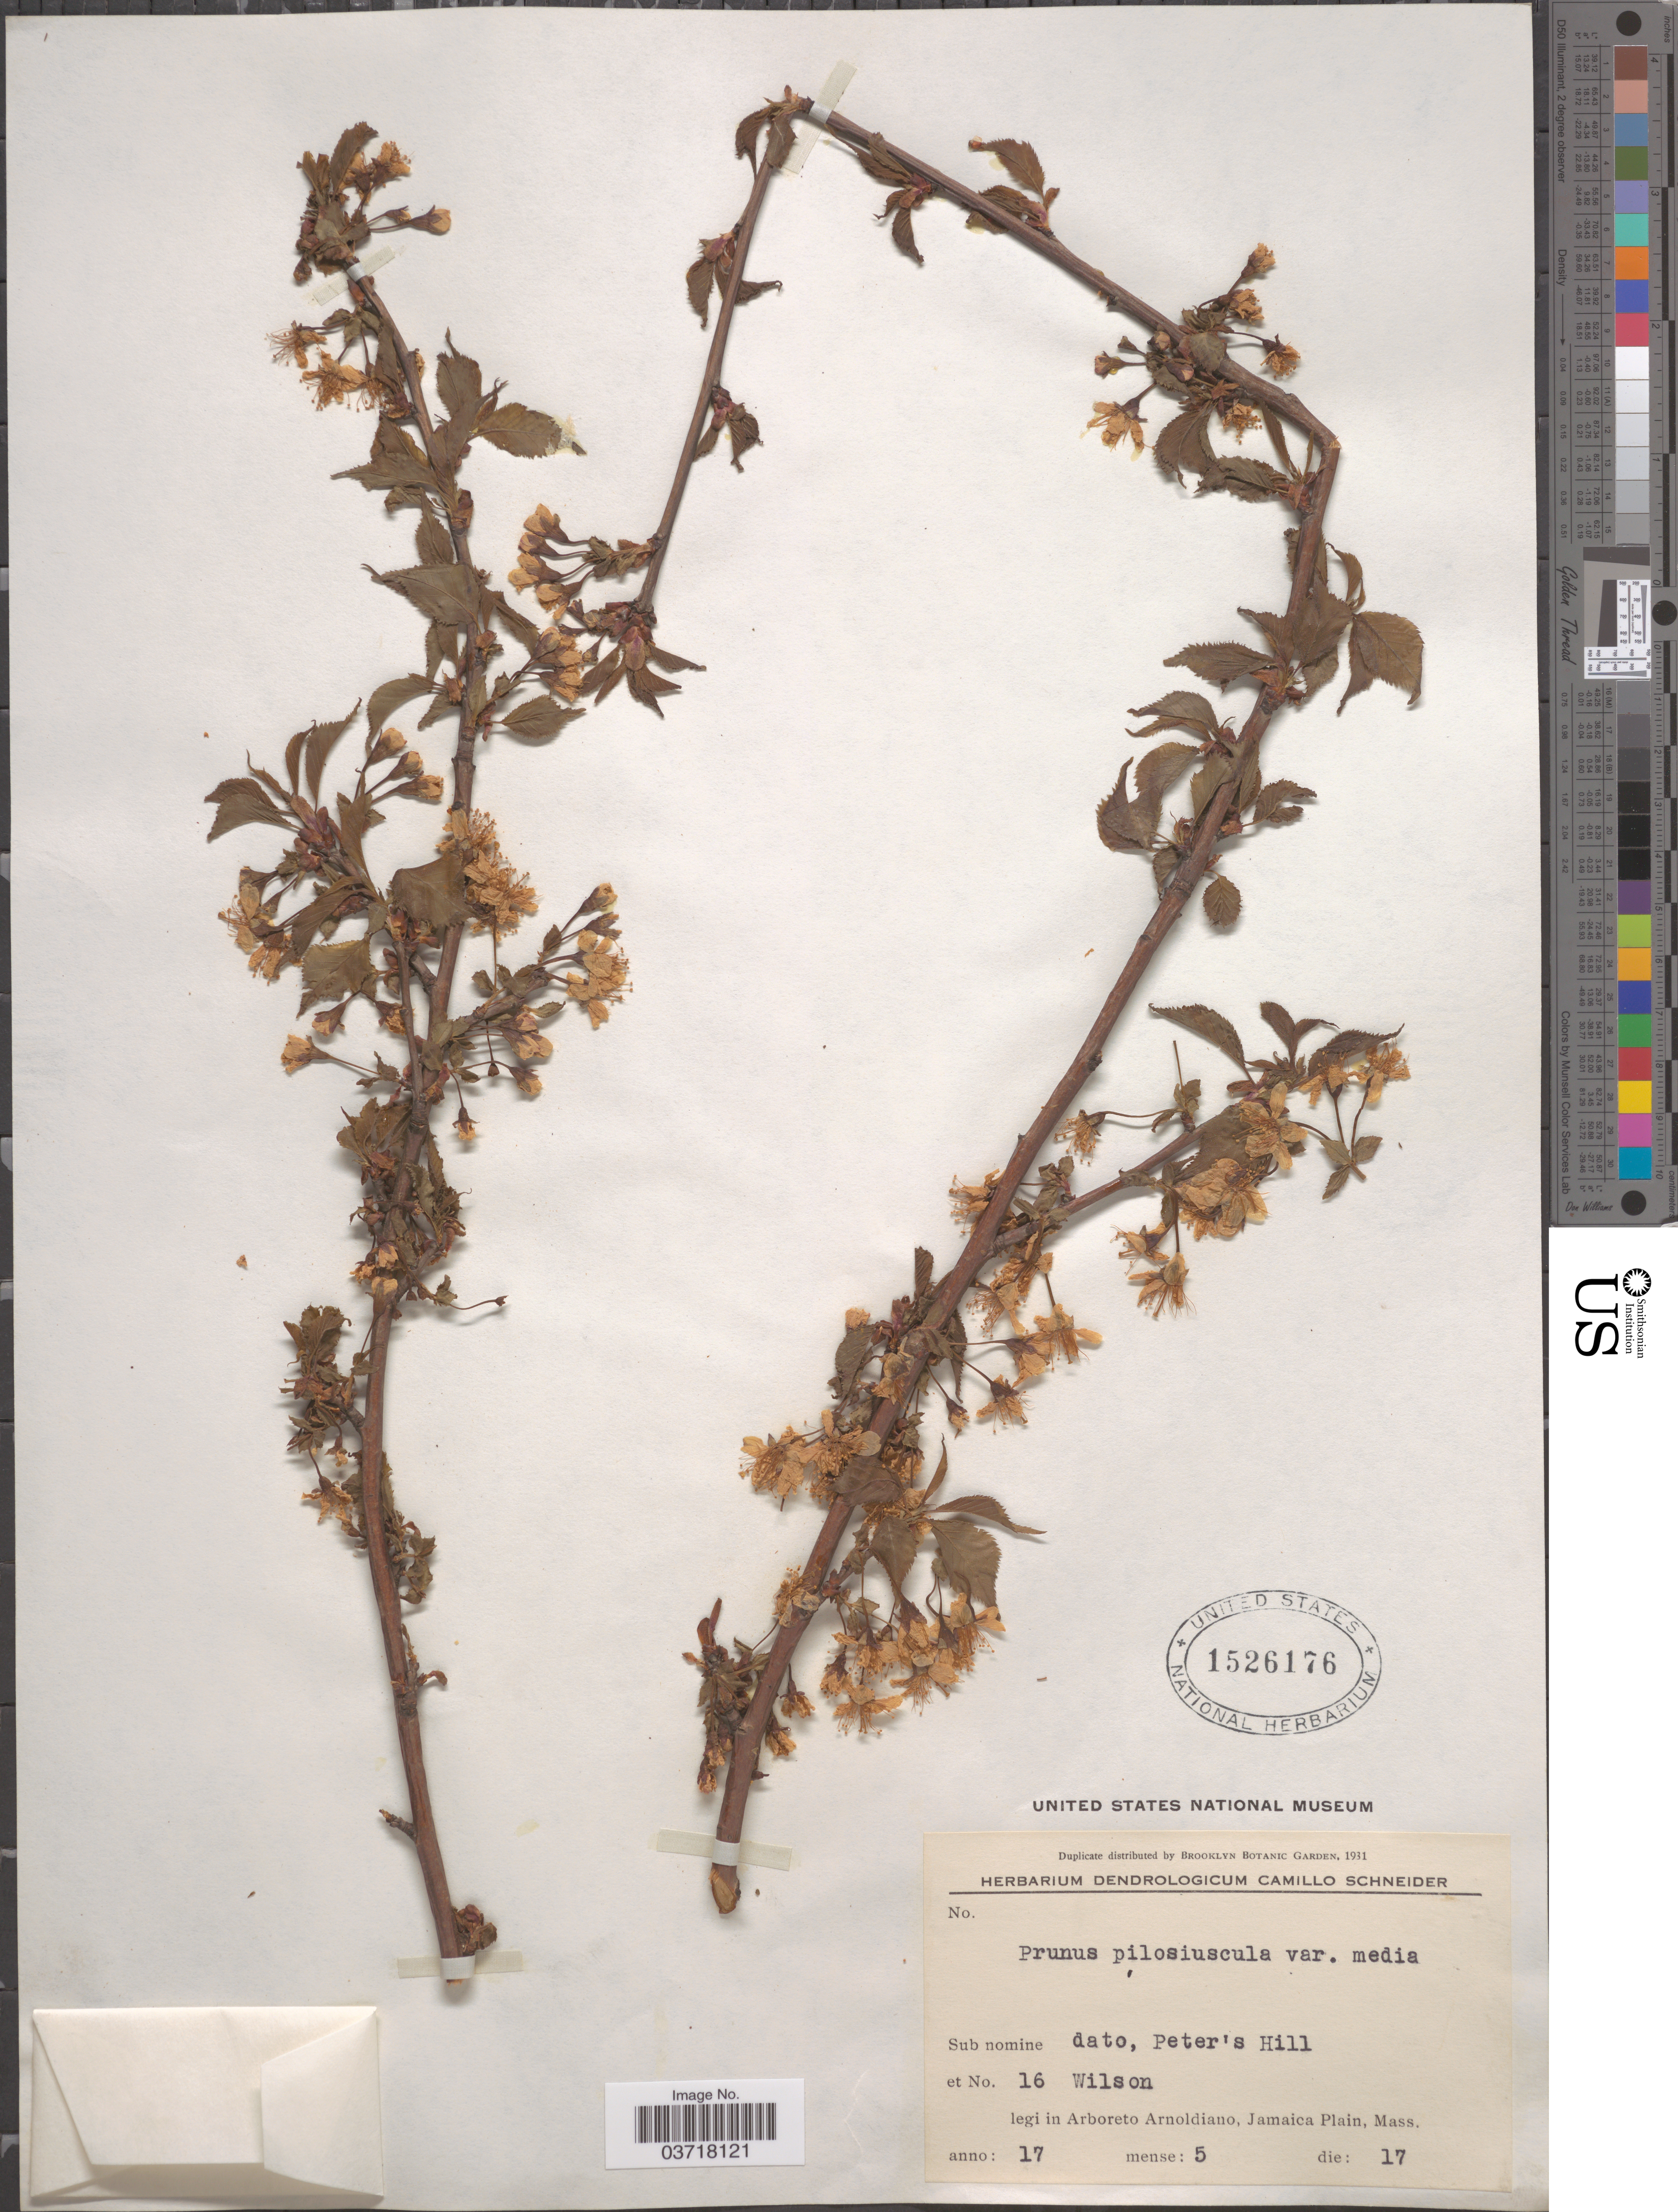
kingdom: Plantae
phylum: Tracheophyta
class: Magnoliopsida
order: Rosales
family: Rosaceae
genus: Prunus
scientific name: Prunus pilosiuscula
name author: Koehne in Sarg.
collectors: ex herb. Dendrologicum C. Schneider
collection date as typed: Transcribed d/m/y: 17/5/17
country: United States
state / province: Massachusetts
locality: Arboreto Arnoldiano, Jamaica Plain.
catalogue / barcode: US 1526176